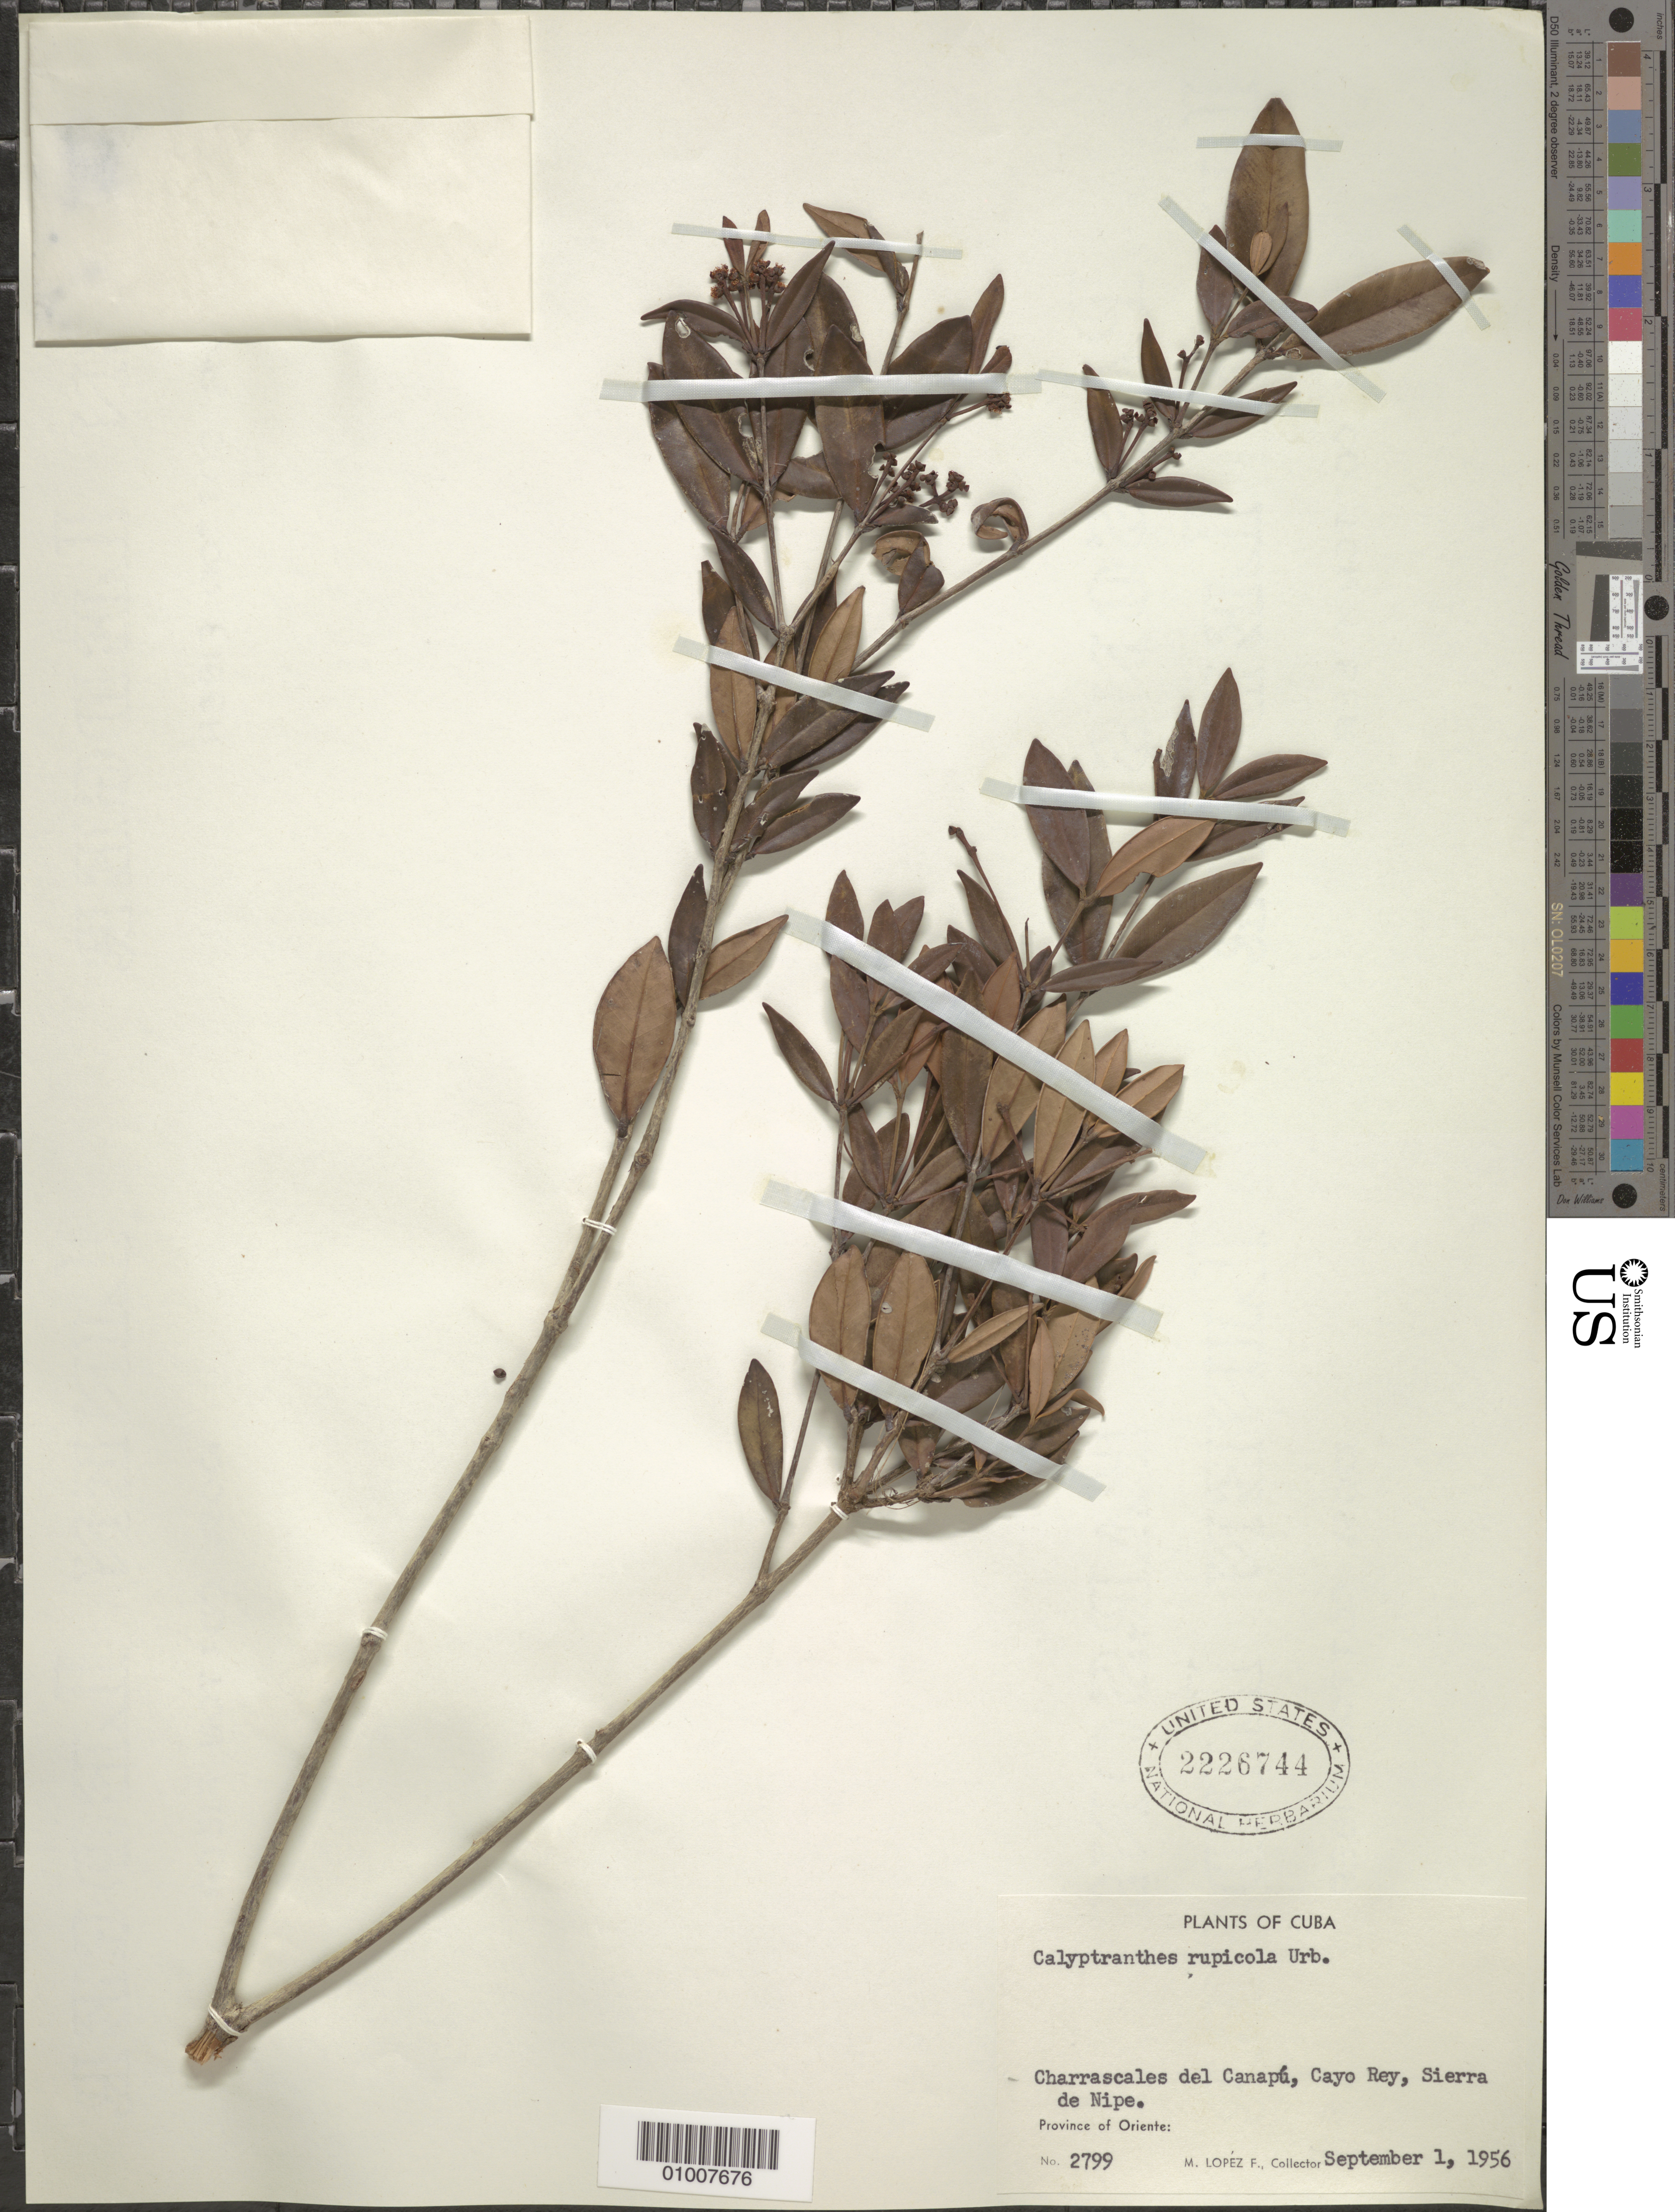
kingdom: Plantae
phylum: Tracheophyta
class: Magnoliopsida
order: Myrtales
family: Myrtaceae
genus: Myrcia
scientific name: Myrcia petricola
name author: Z. Acosta & K. Samra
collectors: M. López Figueiras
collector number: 2799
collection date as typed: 01 Sep 1956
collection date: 1956-09-01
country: Cuba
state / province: Holguín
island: Cuba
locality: Canapu, Cayo Rey, Sierra de Nipe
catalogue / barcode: US 2226744